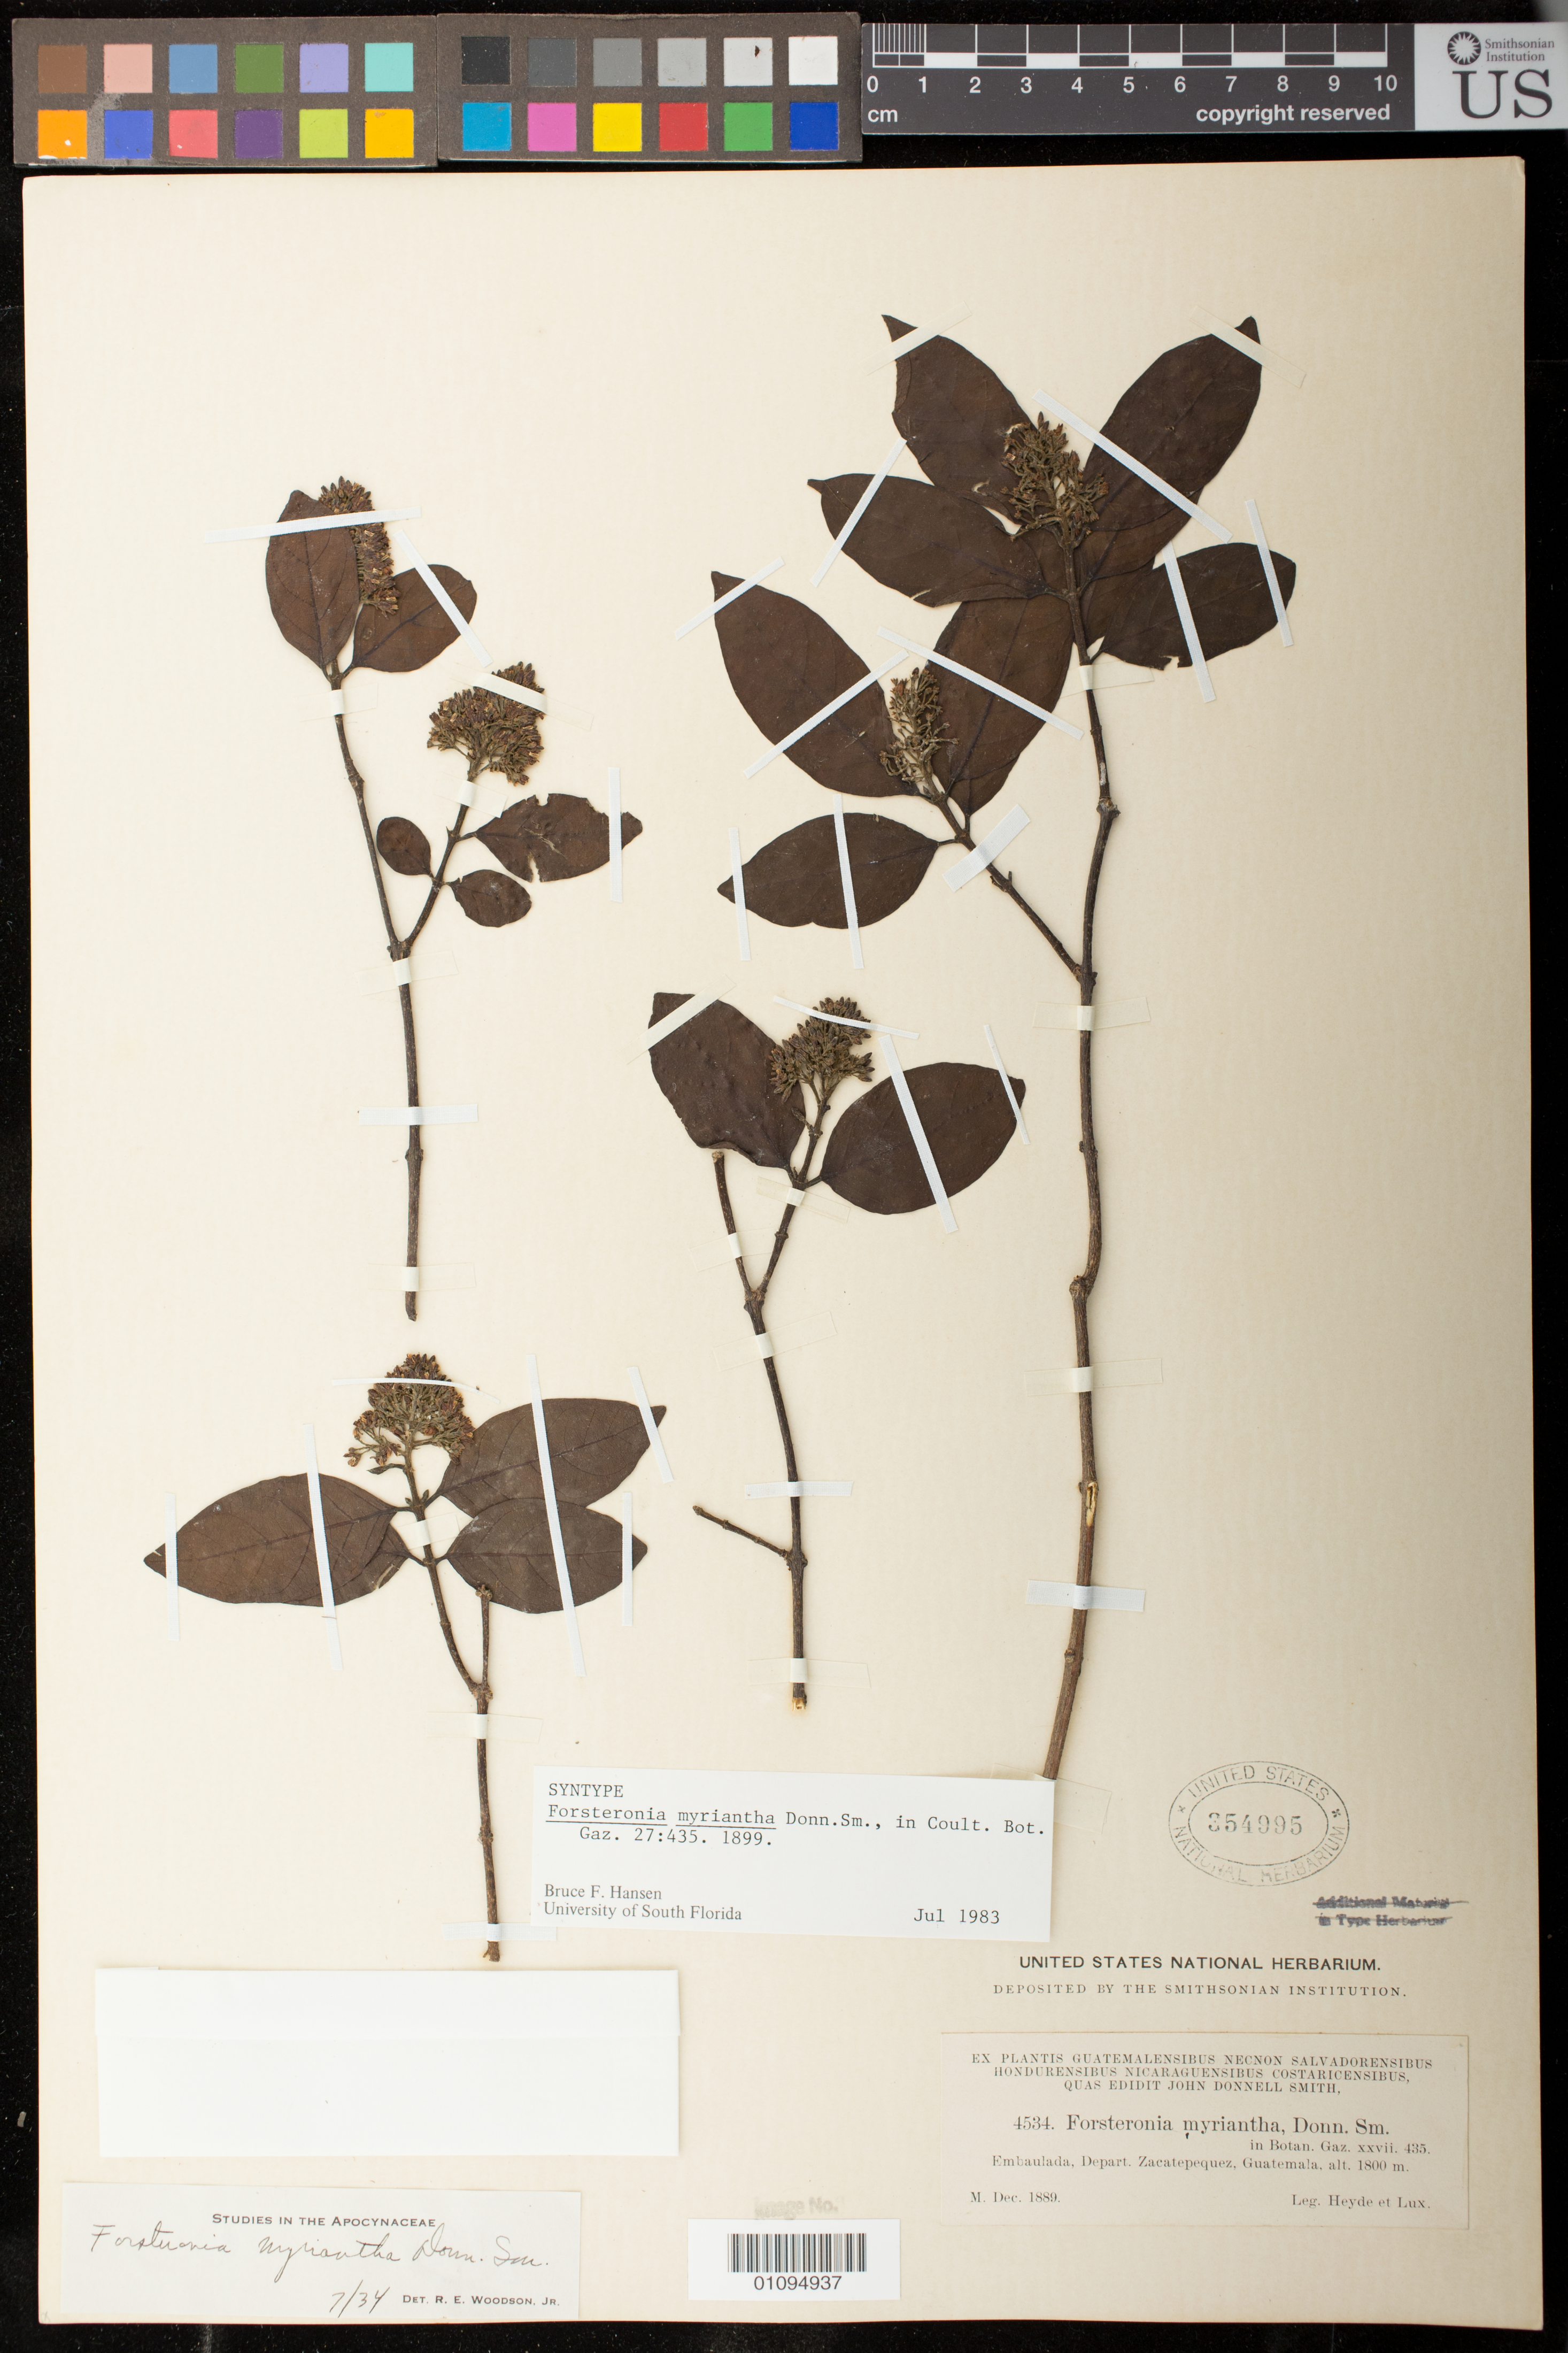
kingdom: Plantae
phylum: Tracheophyta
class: Magnoliopsida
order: Gentianales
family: Apocynaceae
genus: Forsteronia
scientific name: Forsteronia myriantha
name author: Donn. Sm.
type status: Lectotype; Syntype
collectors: E. T. Heyde & E. Lux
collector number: J.D.S. 4534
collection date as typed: Dec 1889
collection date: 1889-12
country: Guatemala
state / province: Sacatepéquez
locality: Embaulada.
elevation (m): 1800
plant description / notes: Lectotypification unclear. Hansen & Morales (2009, Darwiniana 47(1): 227) designate Heyde & Lux 4534 with "lectotype" and "isolectotype" at US, but do not distinguish by citation or annotation which US specimen is which.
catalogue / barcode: US 354995